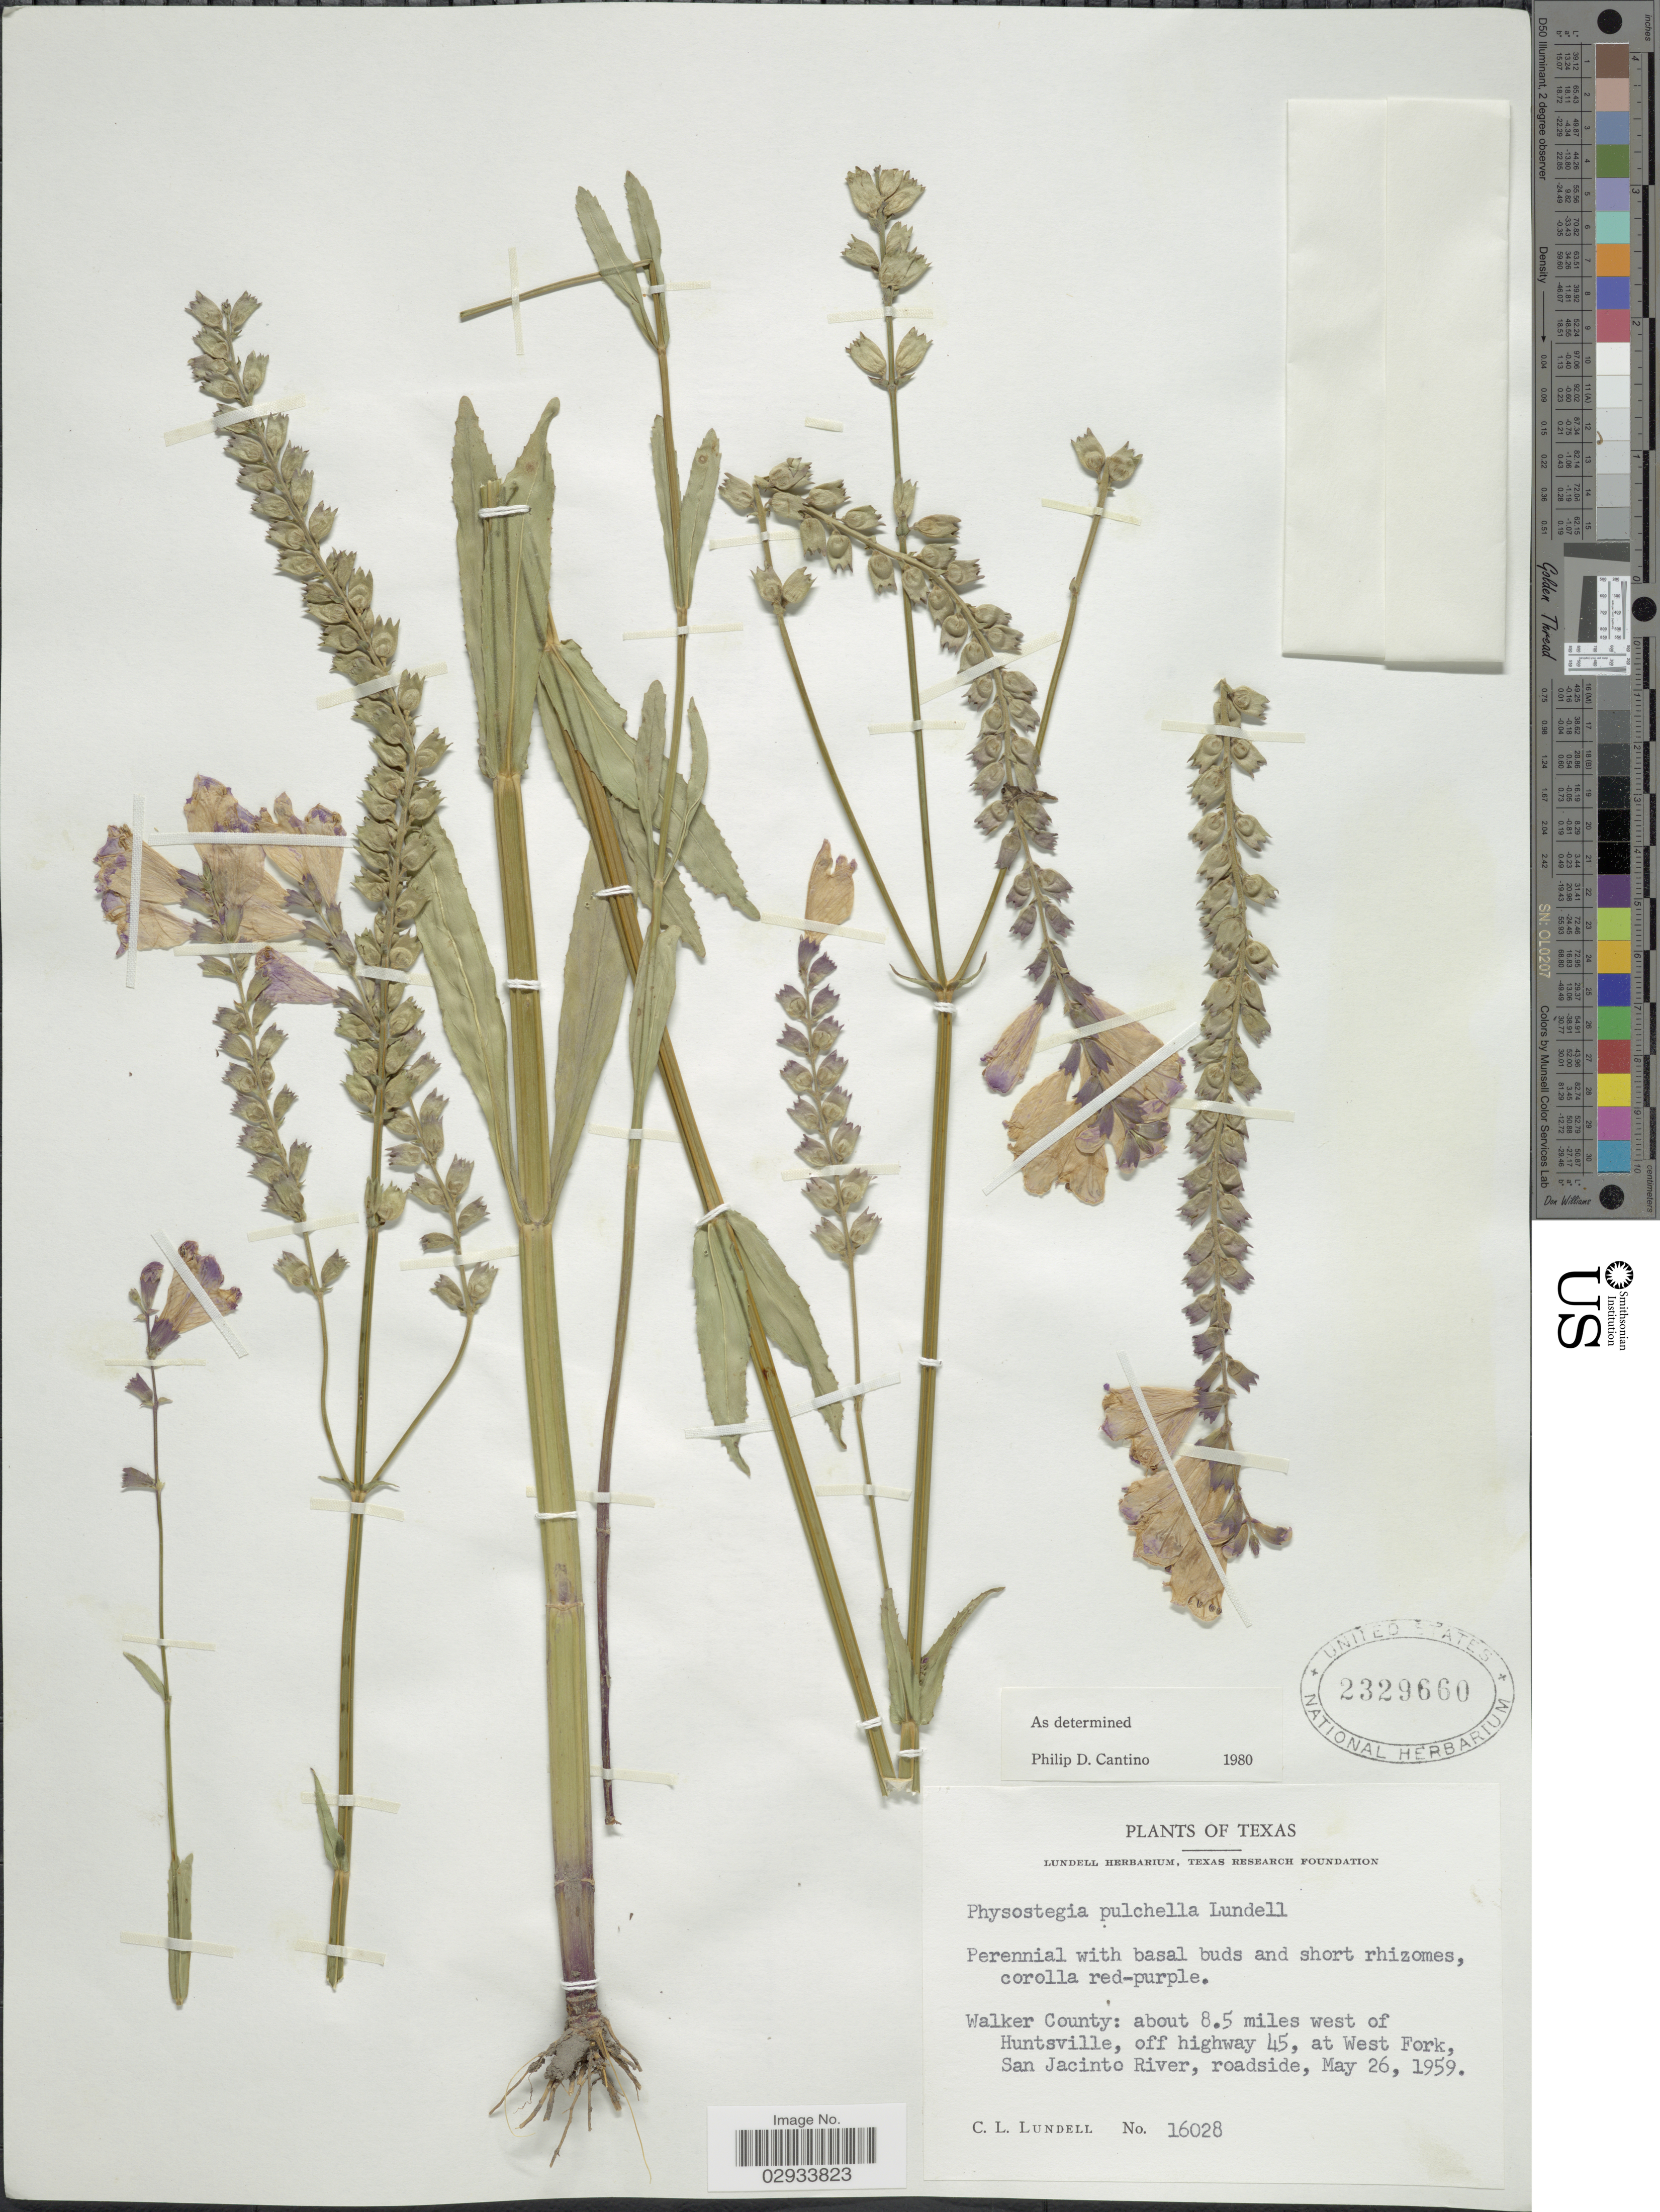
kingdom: Plantae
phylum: Tracheophyta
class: Magnoliopsida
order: Lamiales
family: Lamiaceae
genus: Physostegia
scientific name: Physostegia pulchella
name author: Lundell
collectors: C. L. Lundell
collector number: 16028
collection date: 1959-05-26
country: United States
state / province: Texas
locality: Walker County: about 8.5 miles west of Huntsville, off highway 45, at West Fork, San Jacinto River, roadside.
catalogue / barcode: US 2329660